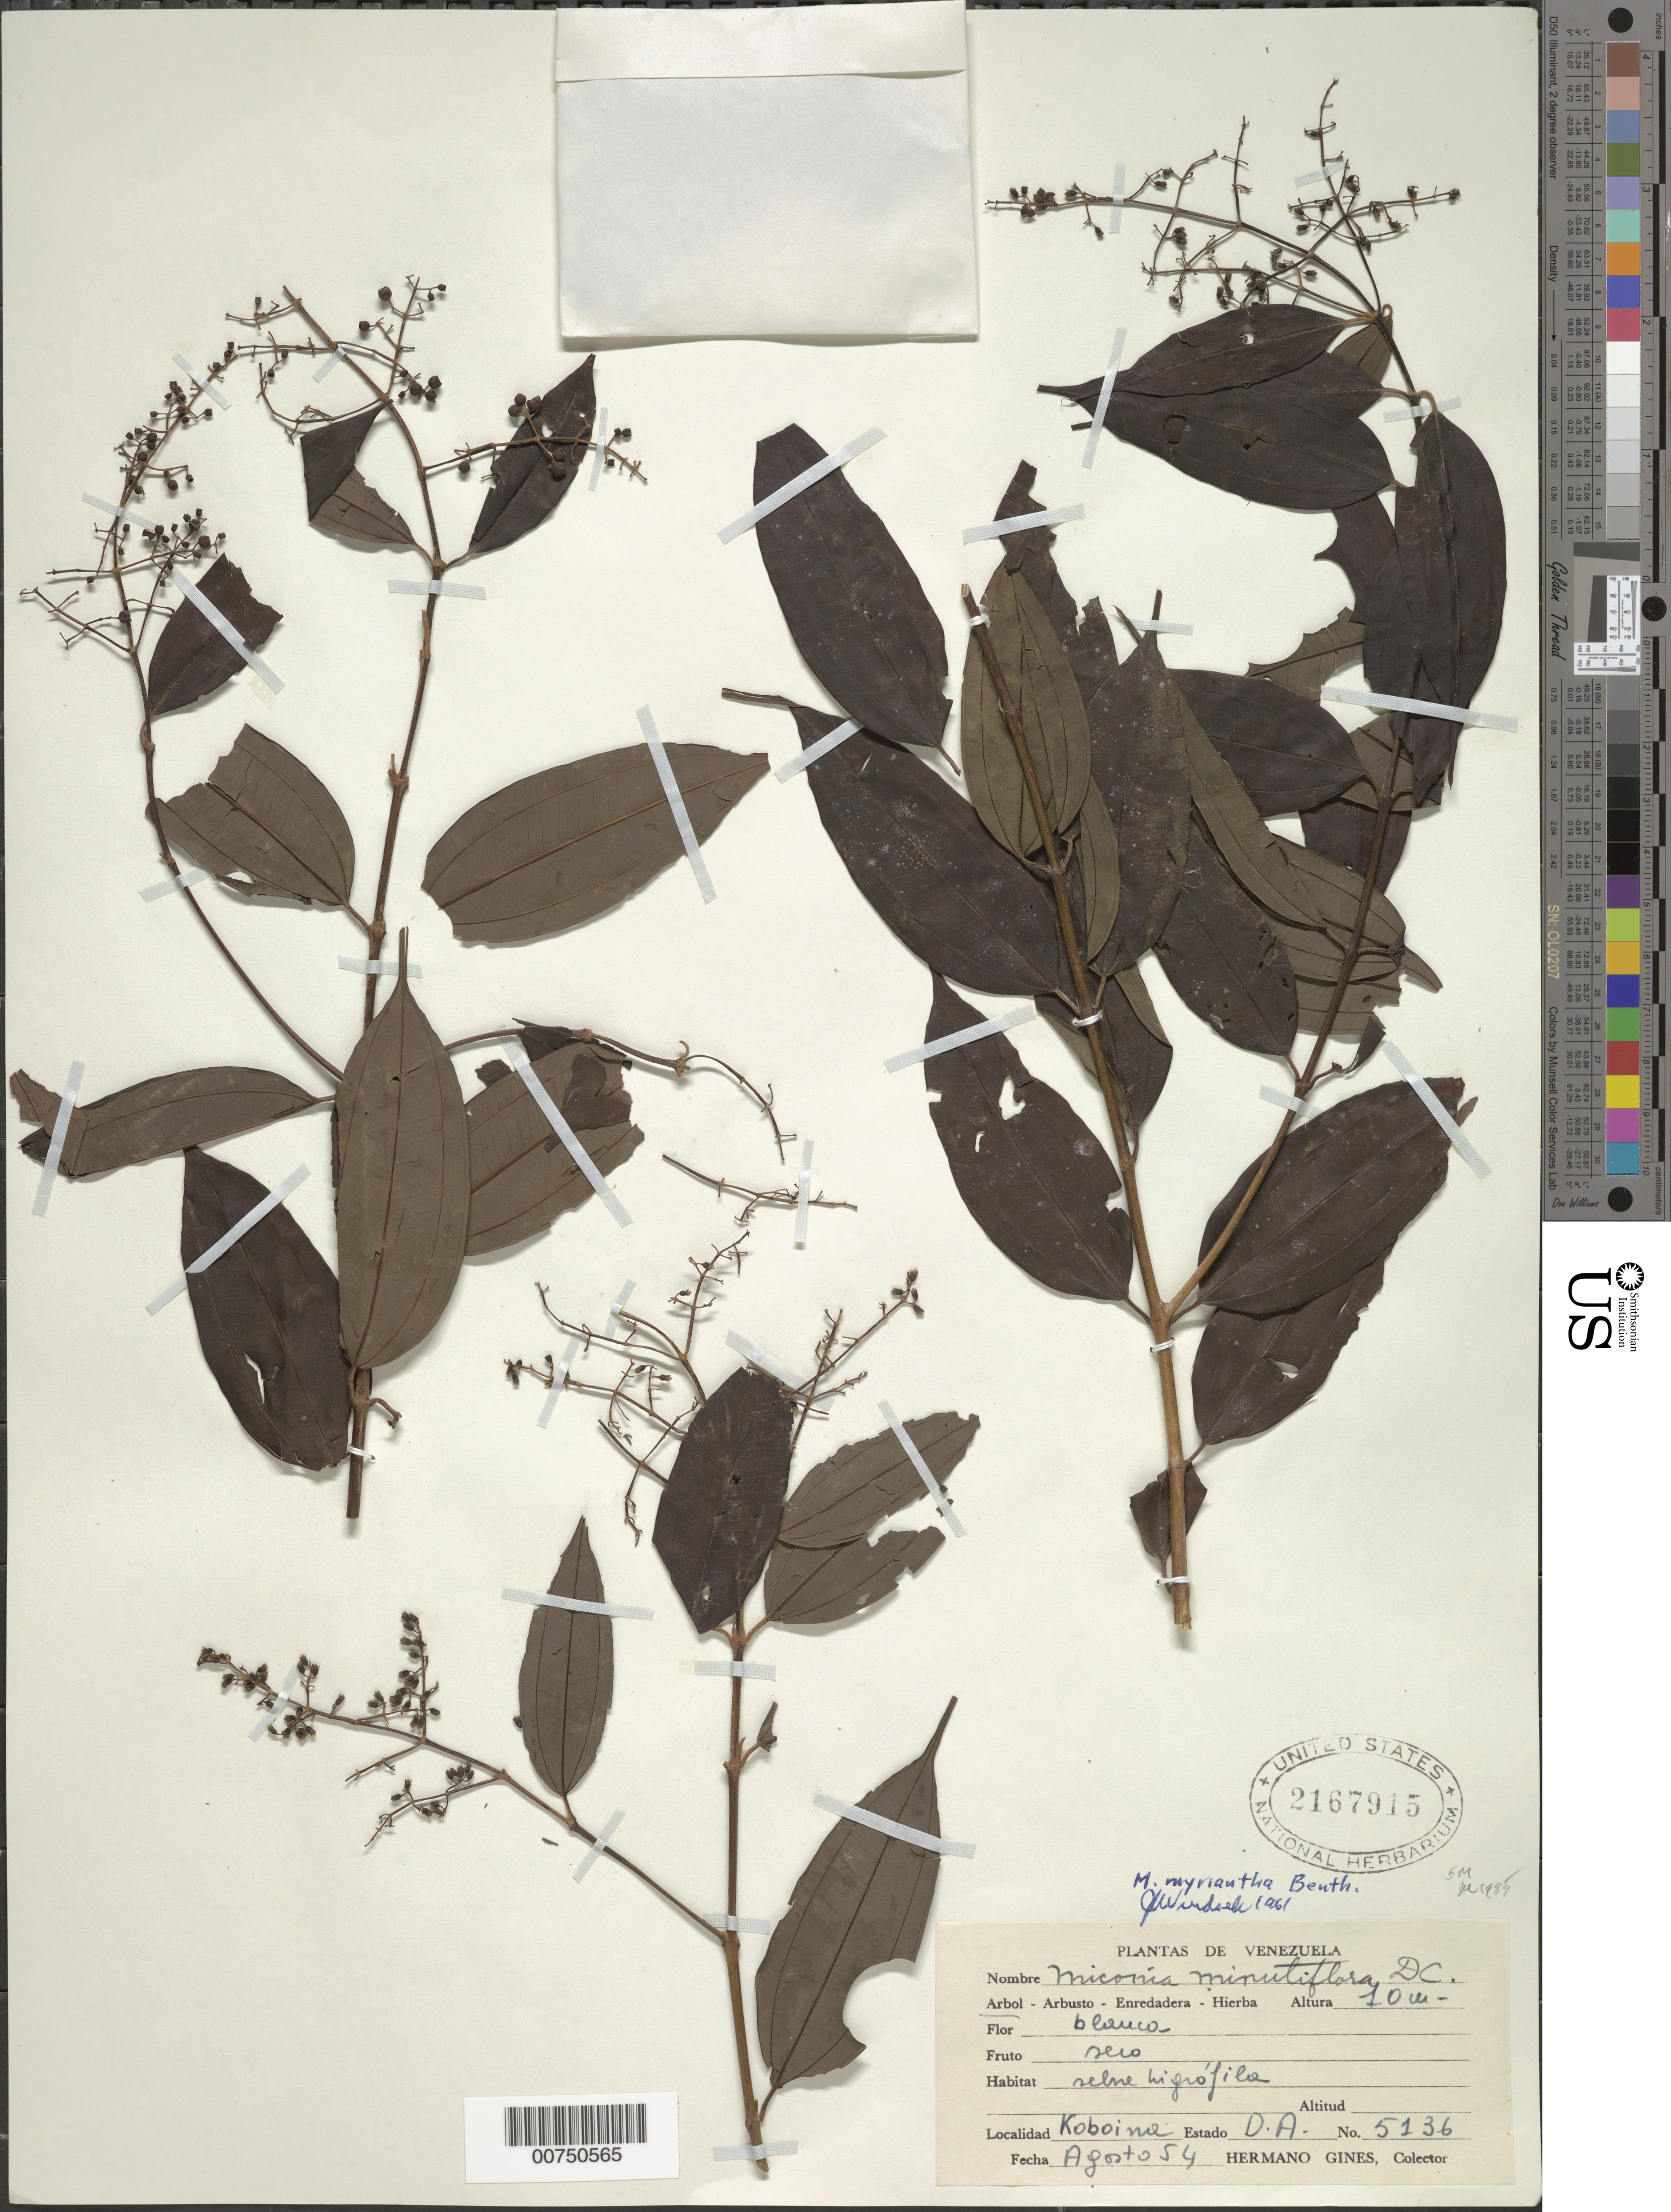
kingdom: Plantae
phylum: Tracheophyta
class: Magnoliopsida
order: Myrtales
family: Melastomataceae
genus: Miconia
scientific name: Miconia myriantha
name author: Benth.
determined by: Wurdack, John J., (US), US (UNITED STATES)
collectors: H. Gines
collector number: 5136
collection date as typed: Aug-54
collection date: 1954-08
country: Venezuela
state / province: Delta Amacuro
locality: Koboina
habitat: Selva nigrofila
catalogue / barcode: US 2167915